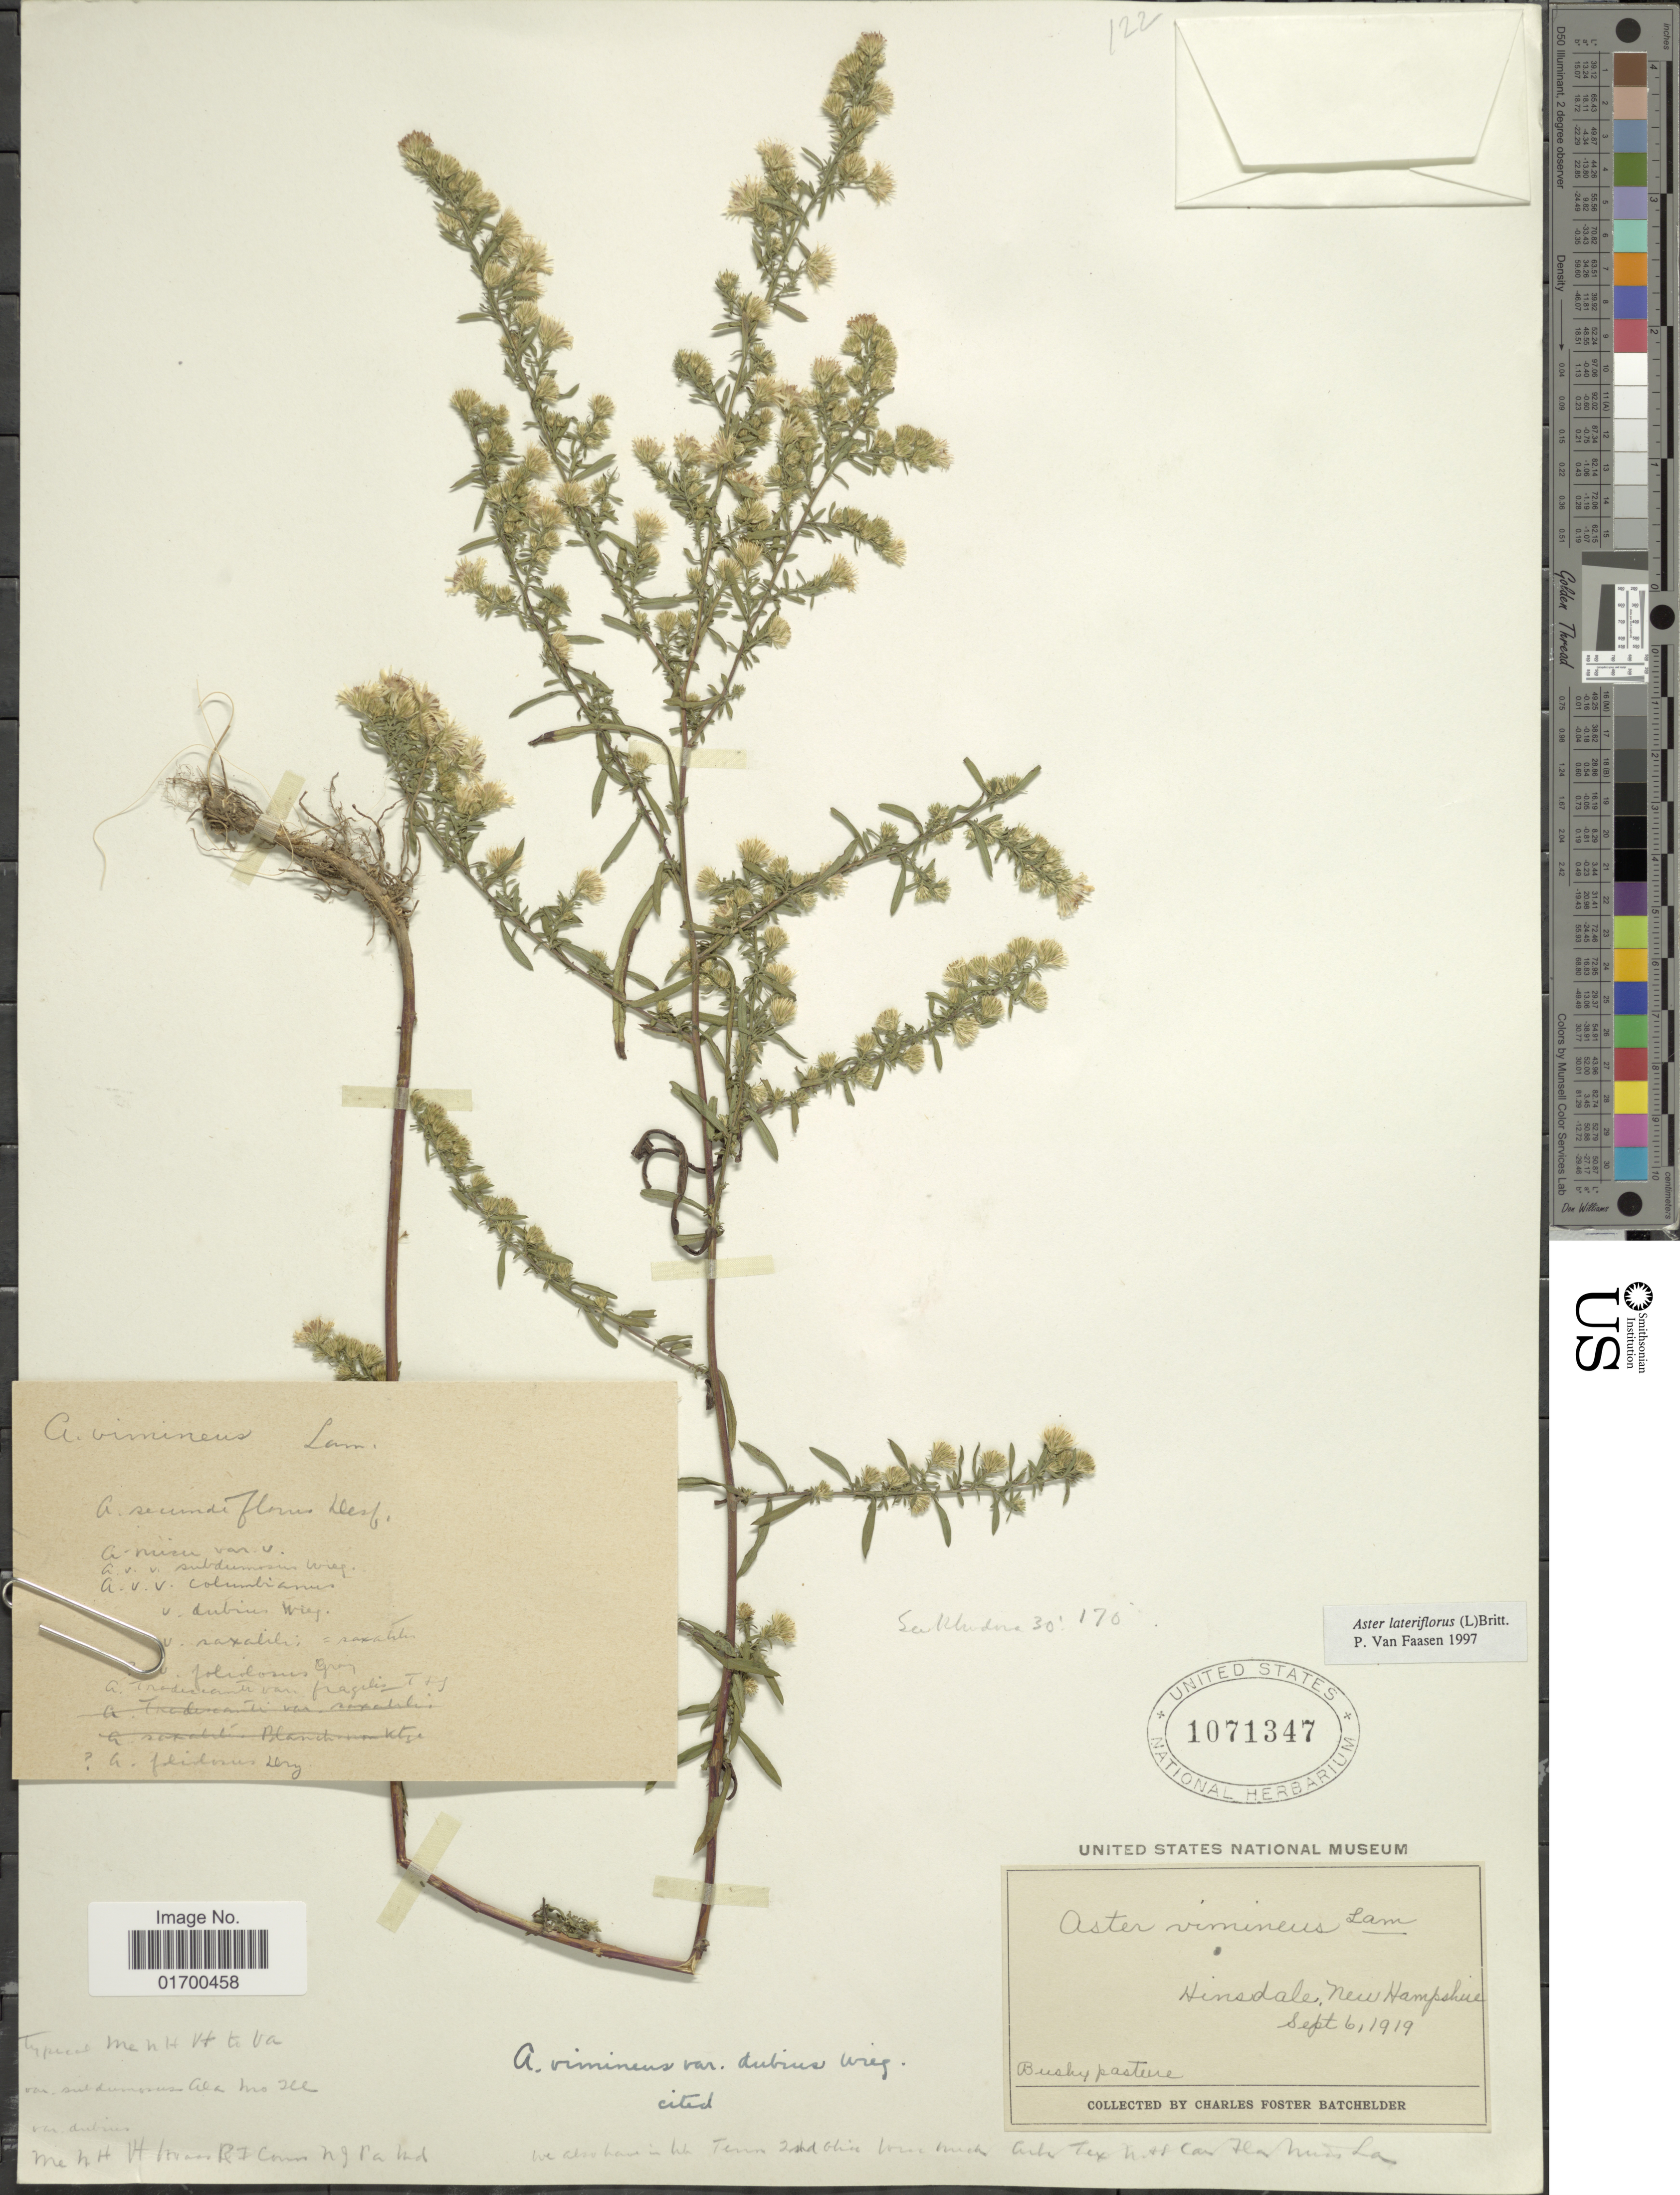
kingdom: Plantae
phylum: Tracheophyta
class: Magnoliopsida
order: Asterales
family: Asteraceae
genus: Symphyotrichum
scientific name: Symphyotrichum lateriflorum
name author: (L.) Á. Löve & D. Löve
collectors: C. Batchelder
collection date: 1919-09-06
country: United States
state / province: New Hampshire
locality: Hinsdale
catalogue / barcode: US 1071347